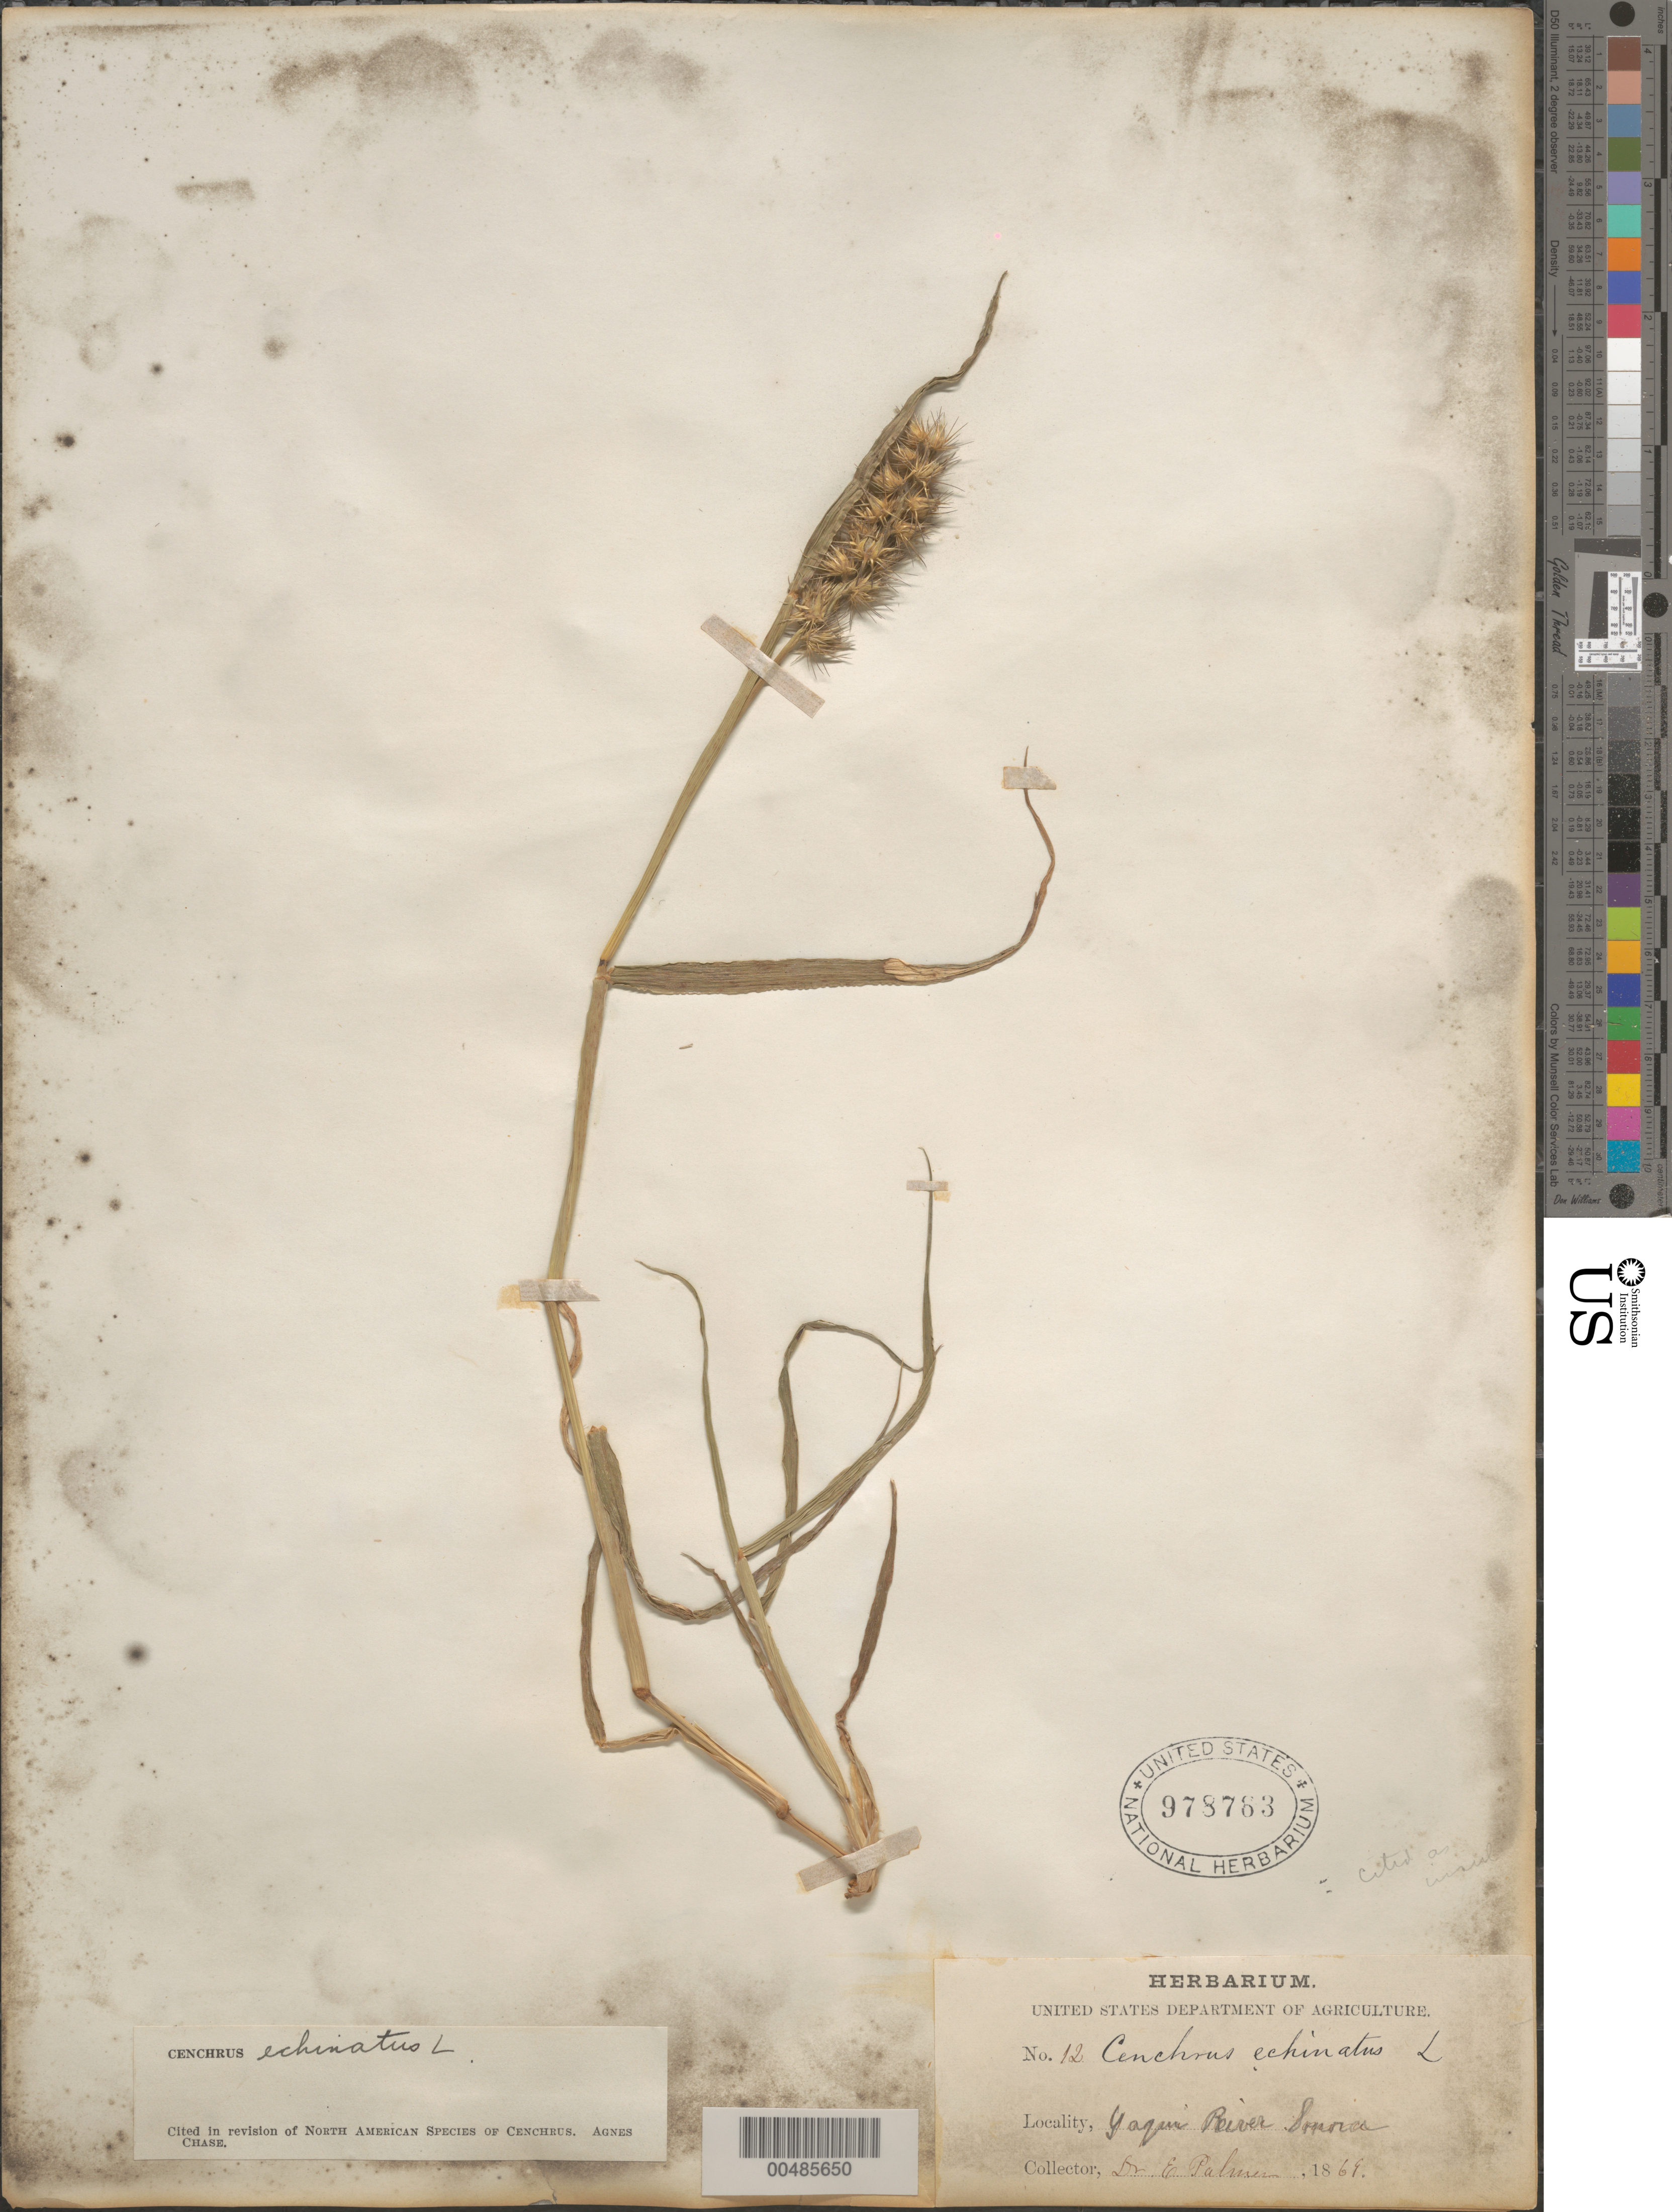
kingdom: Plantae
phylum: Tracheophyta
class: Liliopsida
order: Poales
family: Poaceae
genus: Cenchrus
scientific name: Cenchrus echinatus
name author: L.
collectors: E. Palmer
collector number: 12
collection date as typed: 1869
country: Mexico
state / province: Sonora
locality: Yaqui River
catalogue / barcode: US 978763